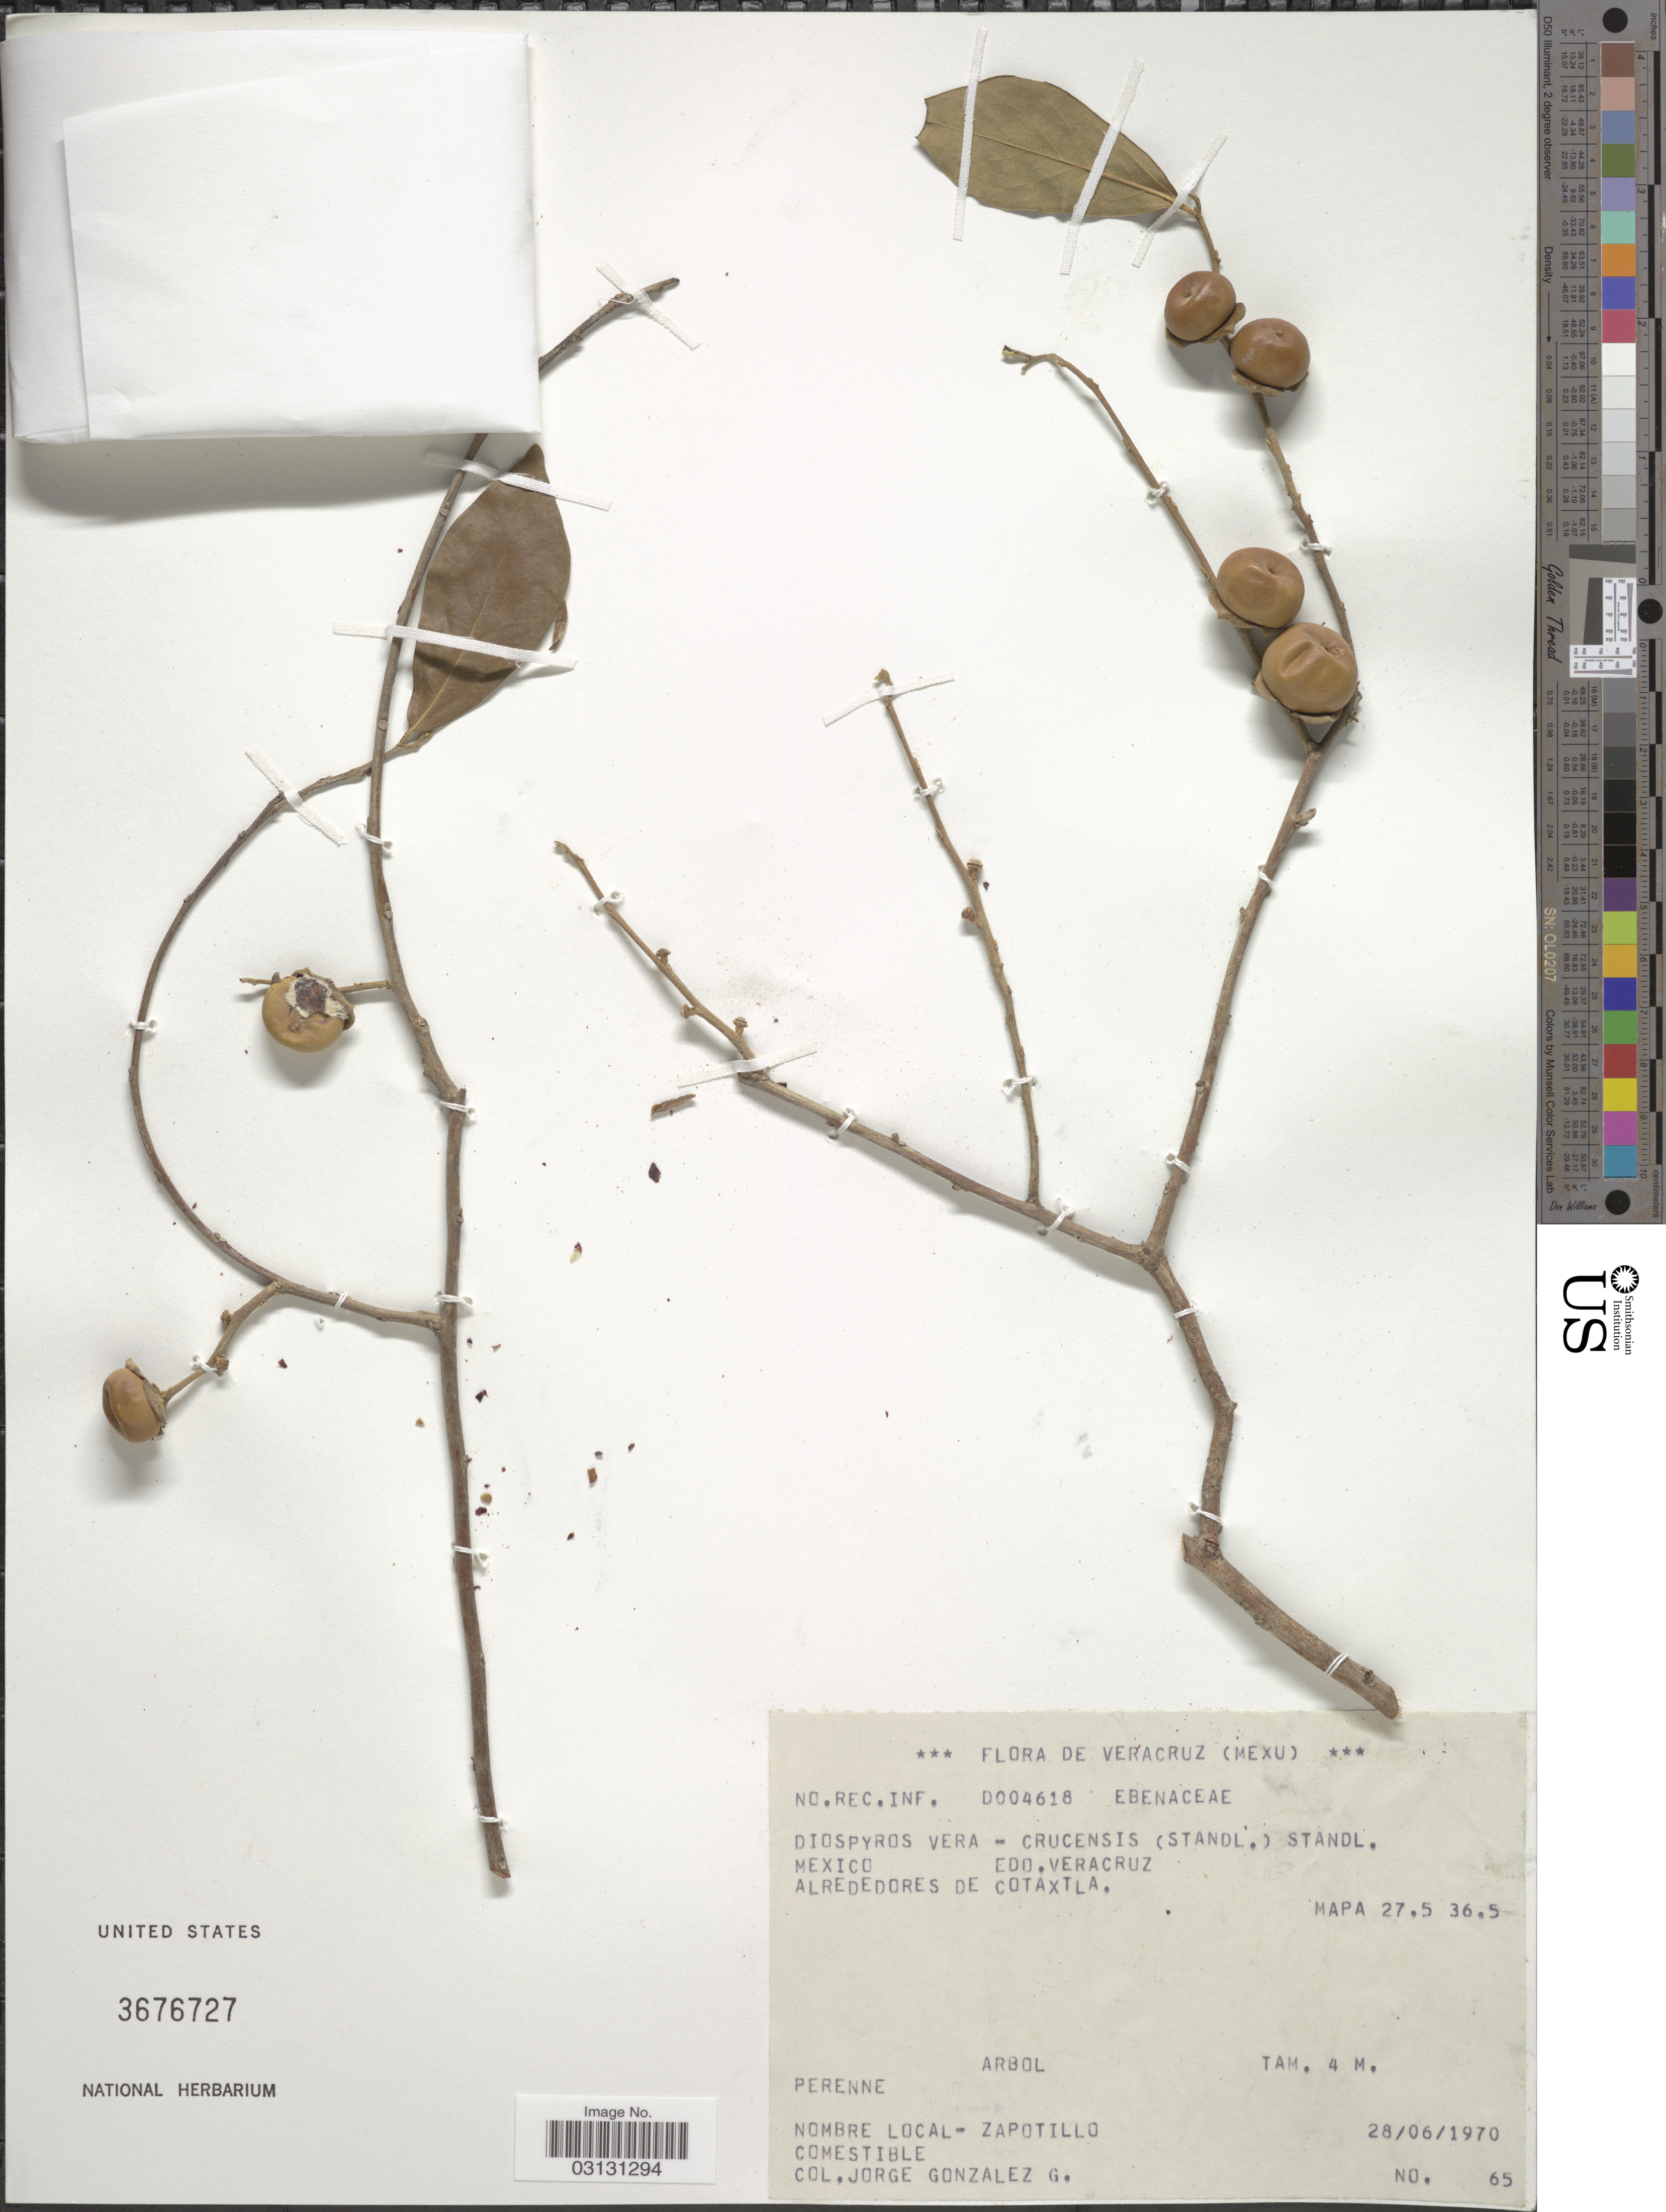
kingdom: Plantae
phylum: Tracheophyta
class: Magnoliopsida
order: Ericales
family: Ebenaceae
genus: Diospyros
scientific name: Diospyros vera-crucis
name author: (Standl.) Standl.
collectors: J. G. Gonzalez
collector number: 65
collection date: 1970-06-28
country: Mexico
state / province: Veracruz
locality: Veracruz. Alrededores de Cotaxtla. Mapa 27.5 36.5.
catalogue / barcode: US 3676727